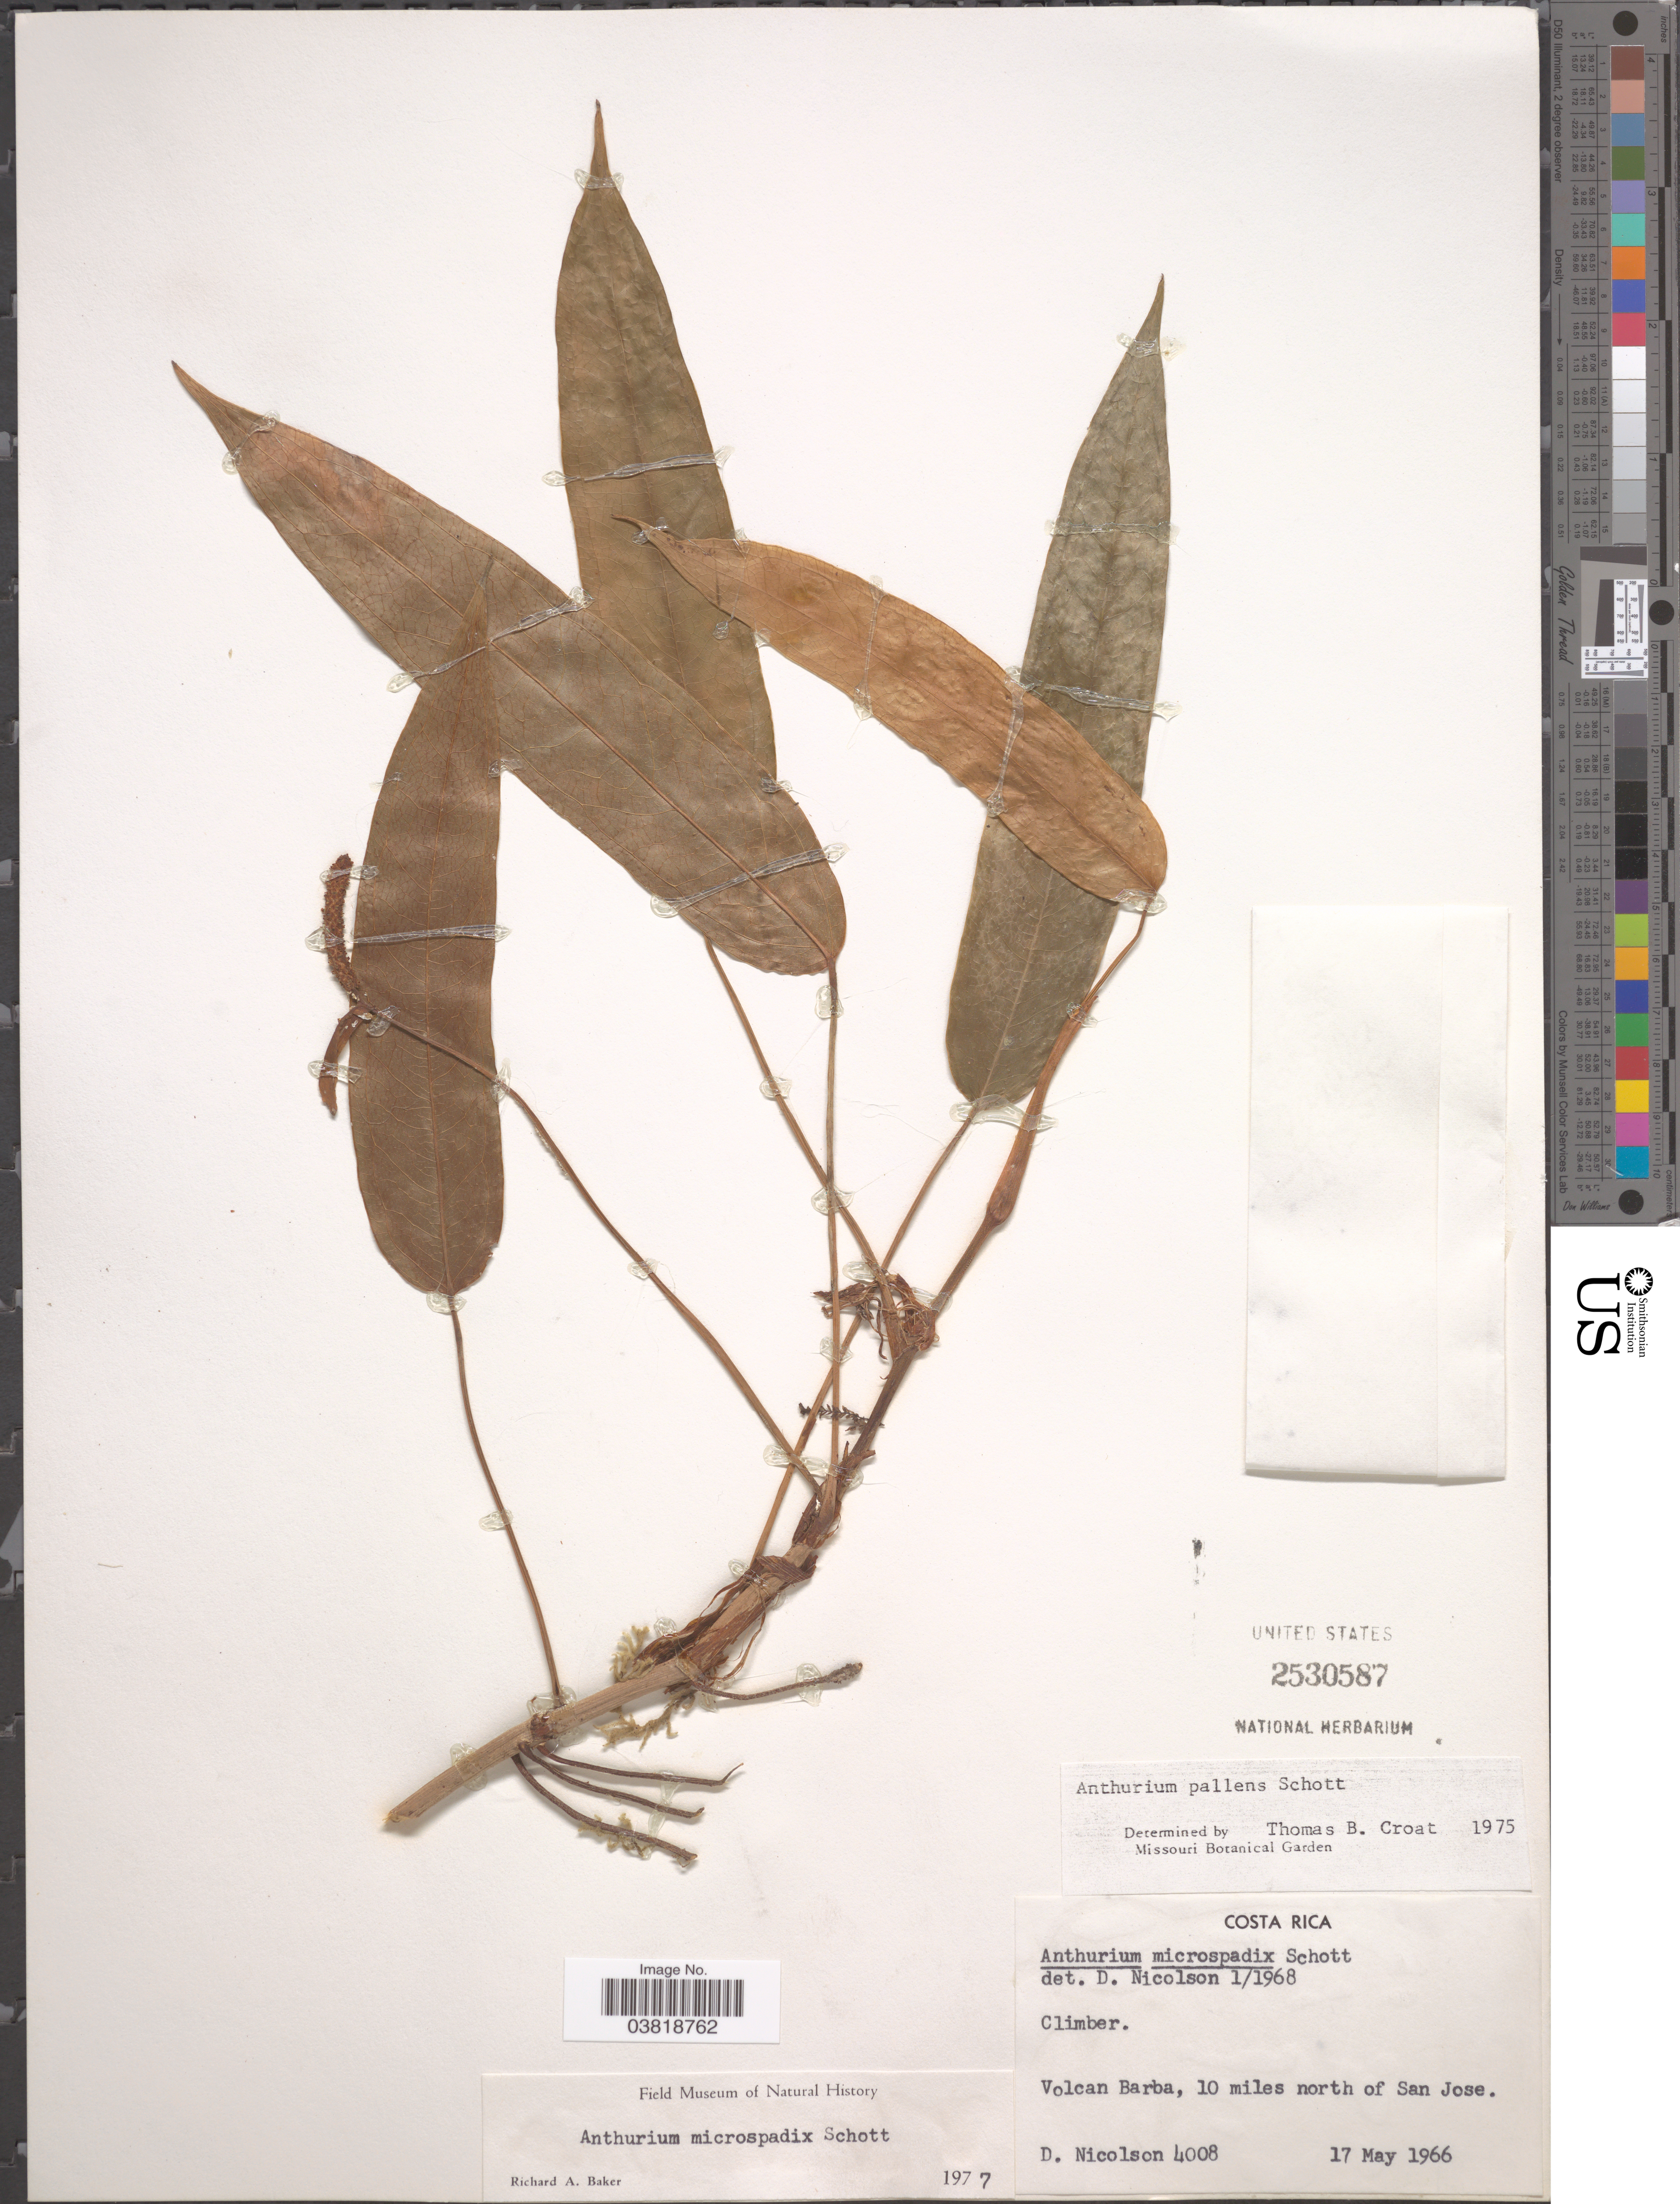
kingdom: Plantae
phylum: Tracheophyta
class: Liliopsida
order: Alismatales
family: Araceae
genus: Anthurium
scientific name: Anthurium microspadix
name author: Schott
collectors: D. H. Nicolson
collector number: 4008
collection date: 1966-05-17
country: Costa Rica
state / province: San José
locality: Volcan Barba, 10 miles north of San Jose.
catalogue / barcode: US 2530587